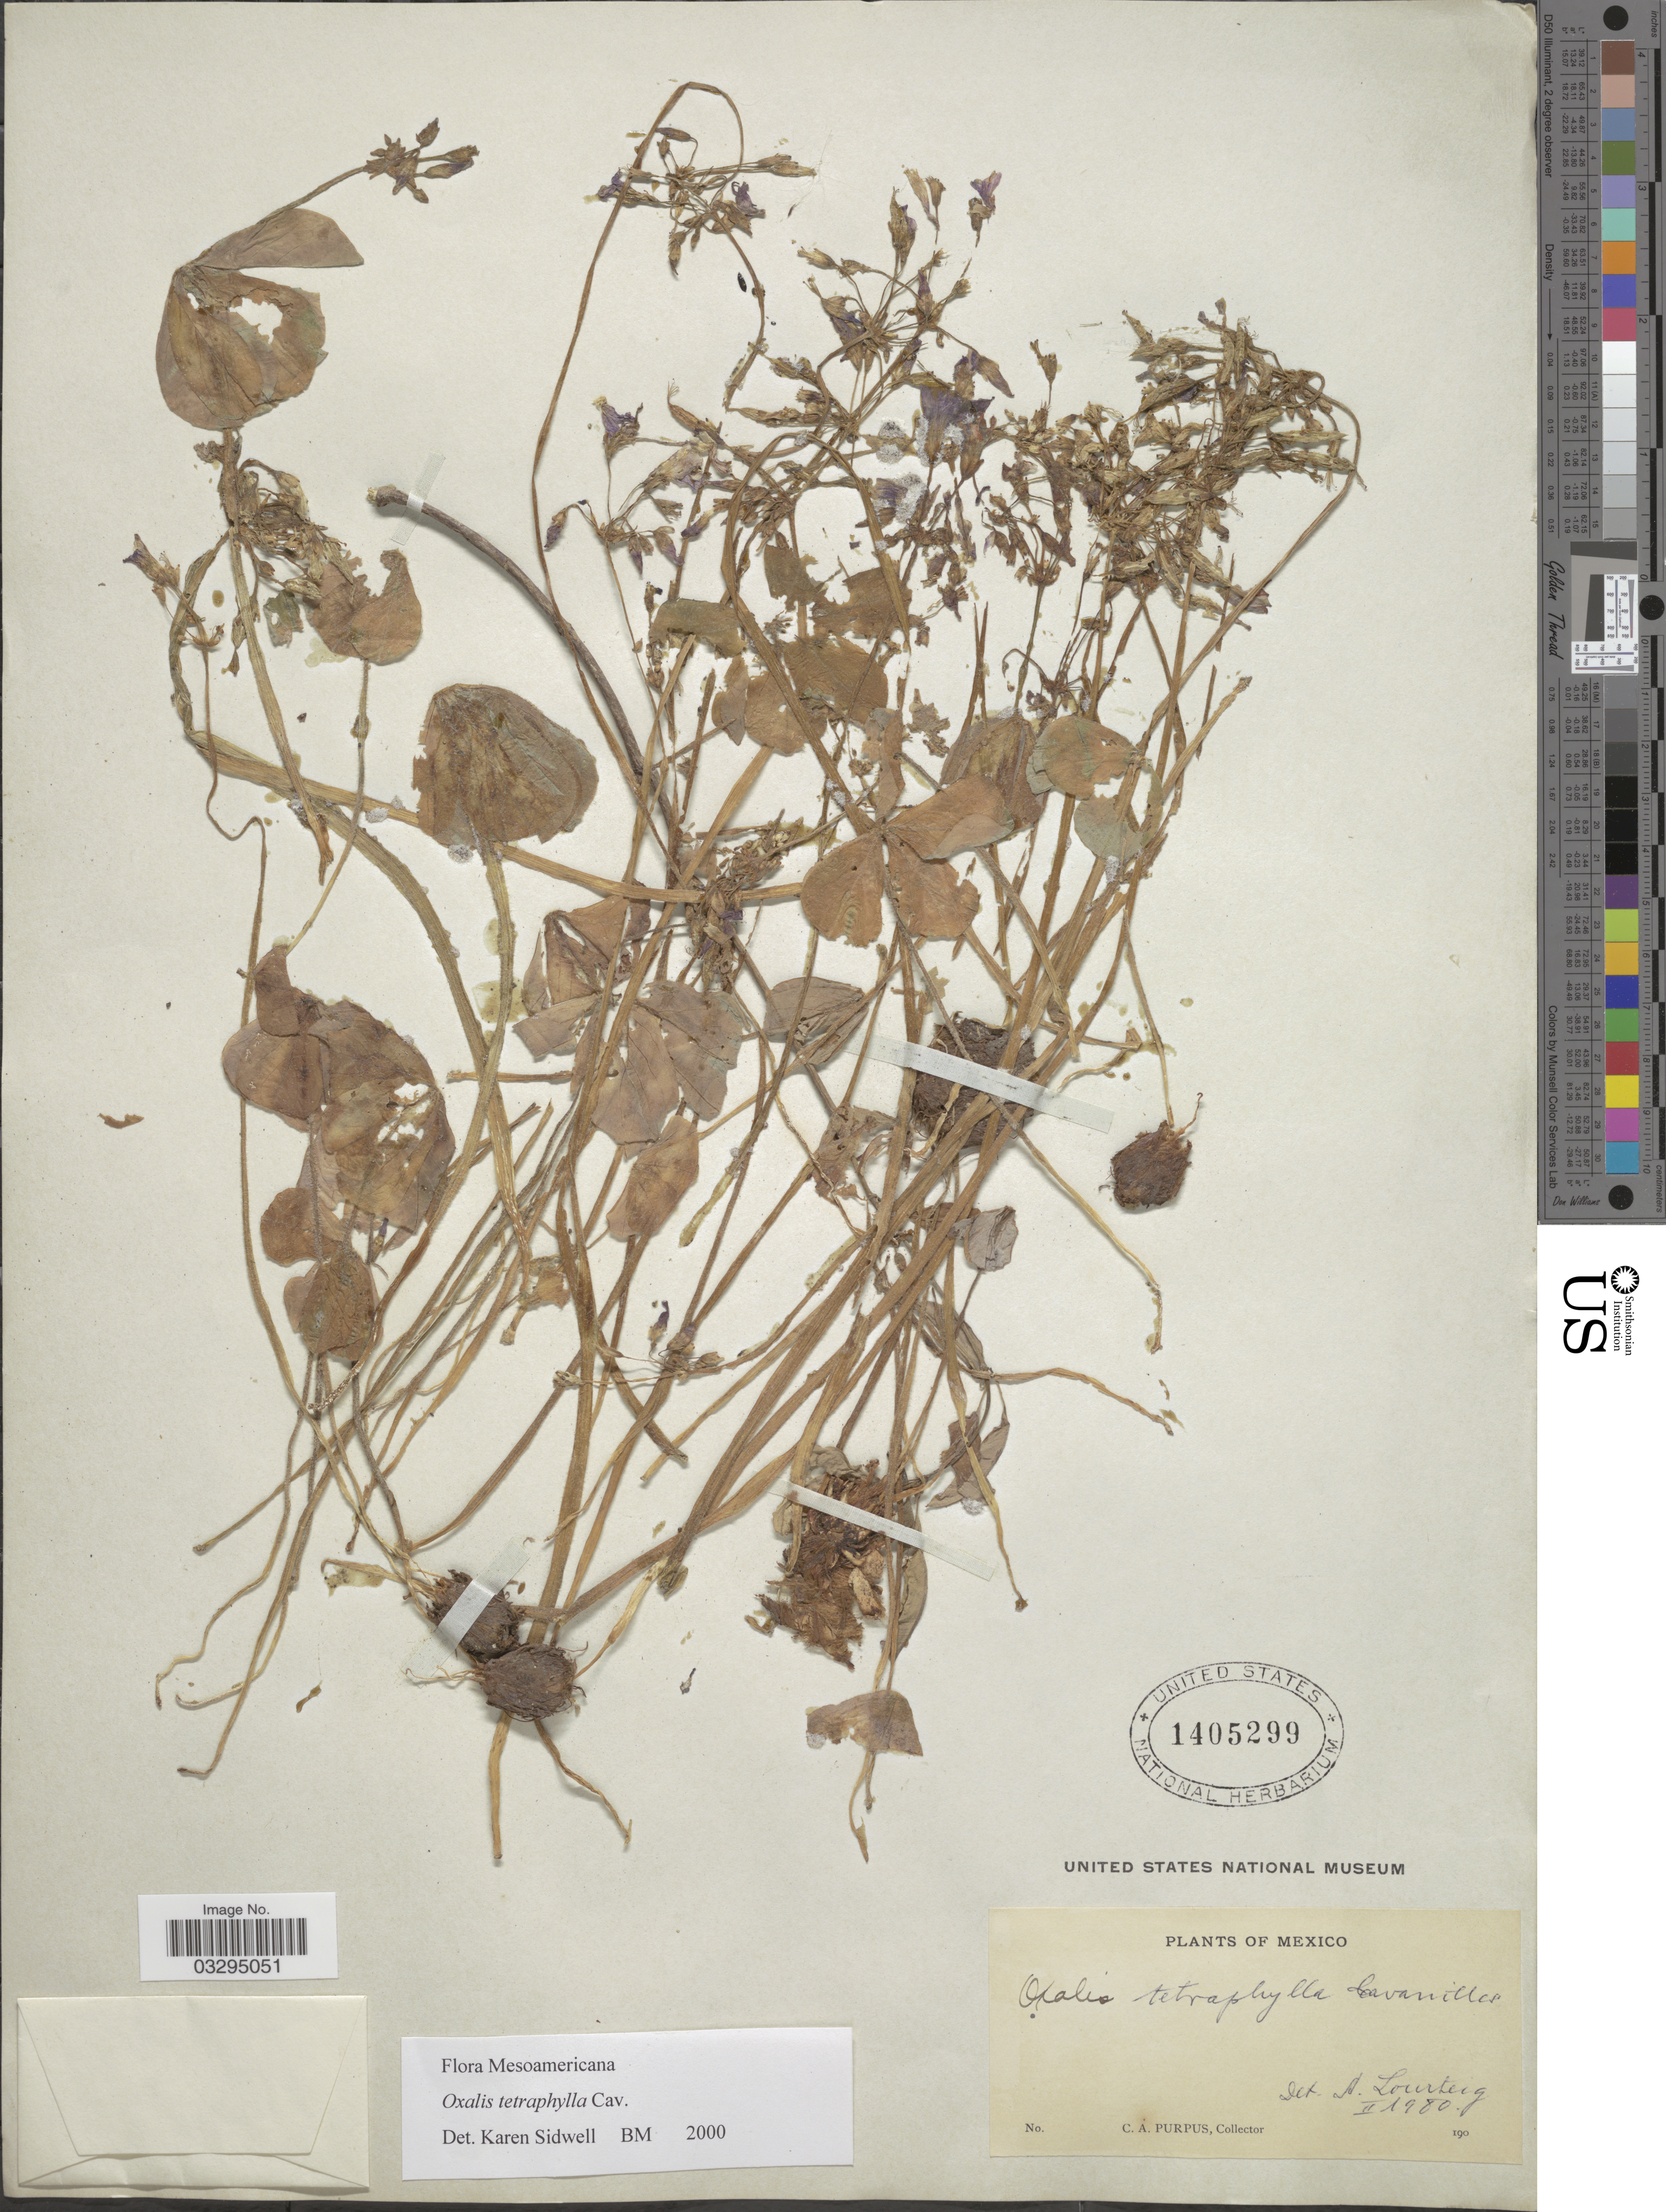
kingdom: Plantae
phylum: Tracheophyta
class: Magnoliopsida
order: Oxalidales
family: Oxalidaceae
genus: Oxalis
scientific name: Oxalis tetraphylla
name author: Cav.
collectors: C. A. Purpus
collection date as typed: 190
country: Mexico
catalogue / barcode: US 1405299